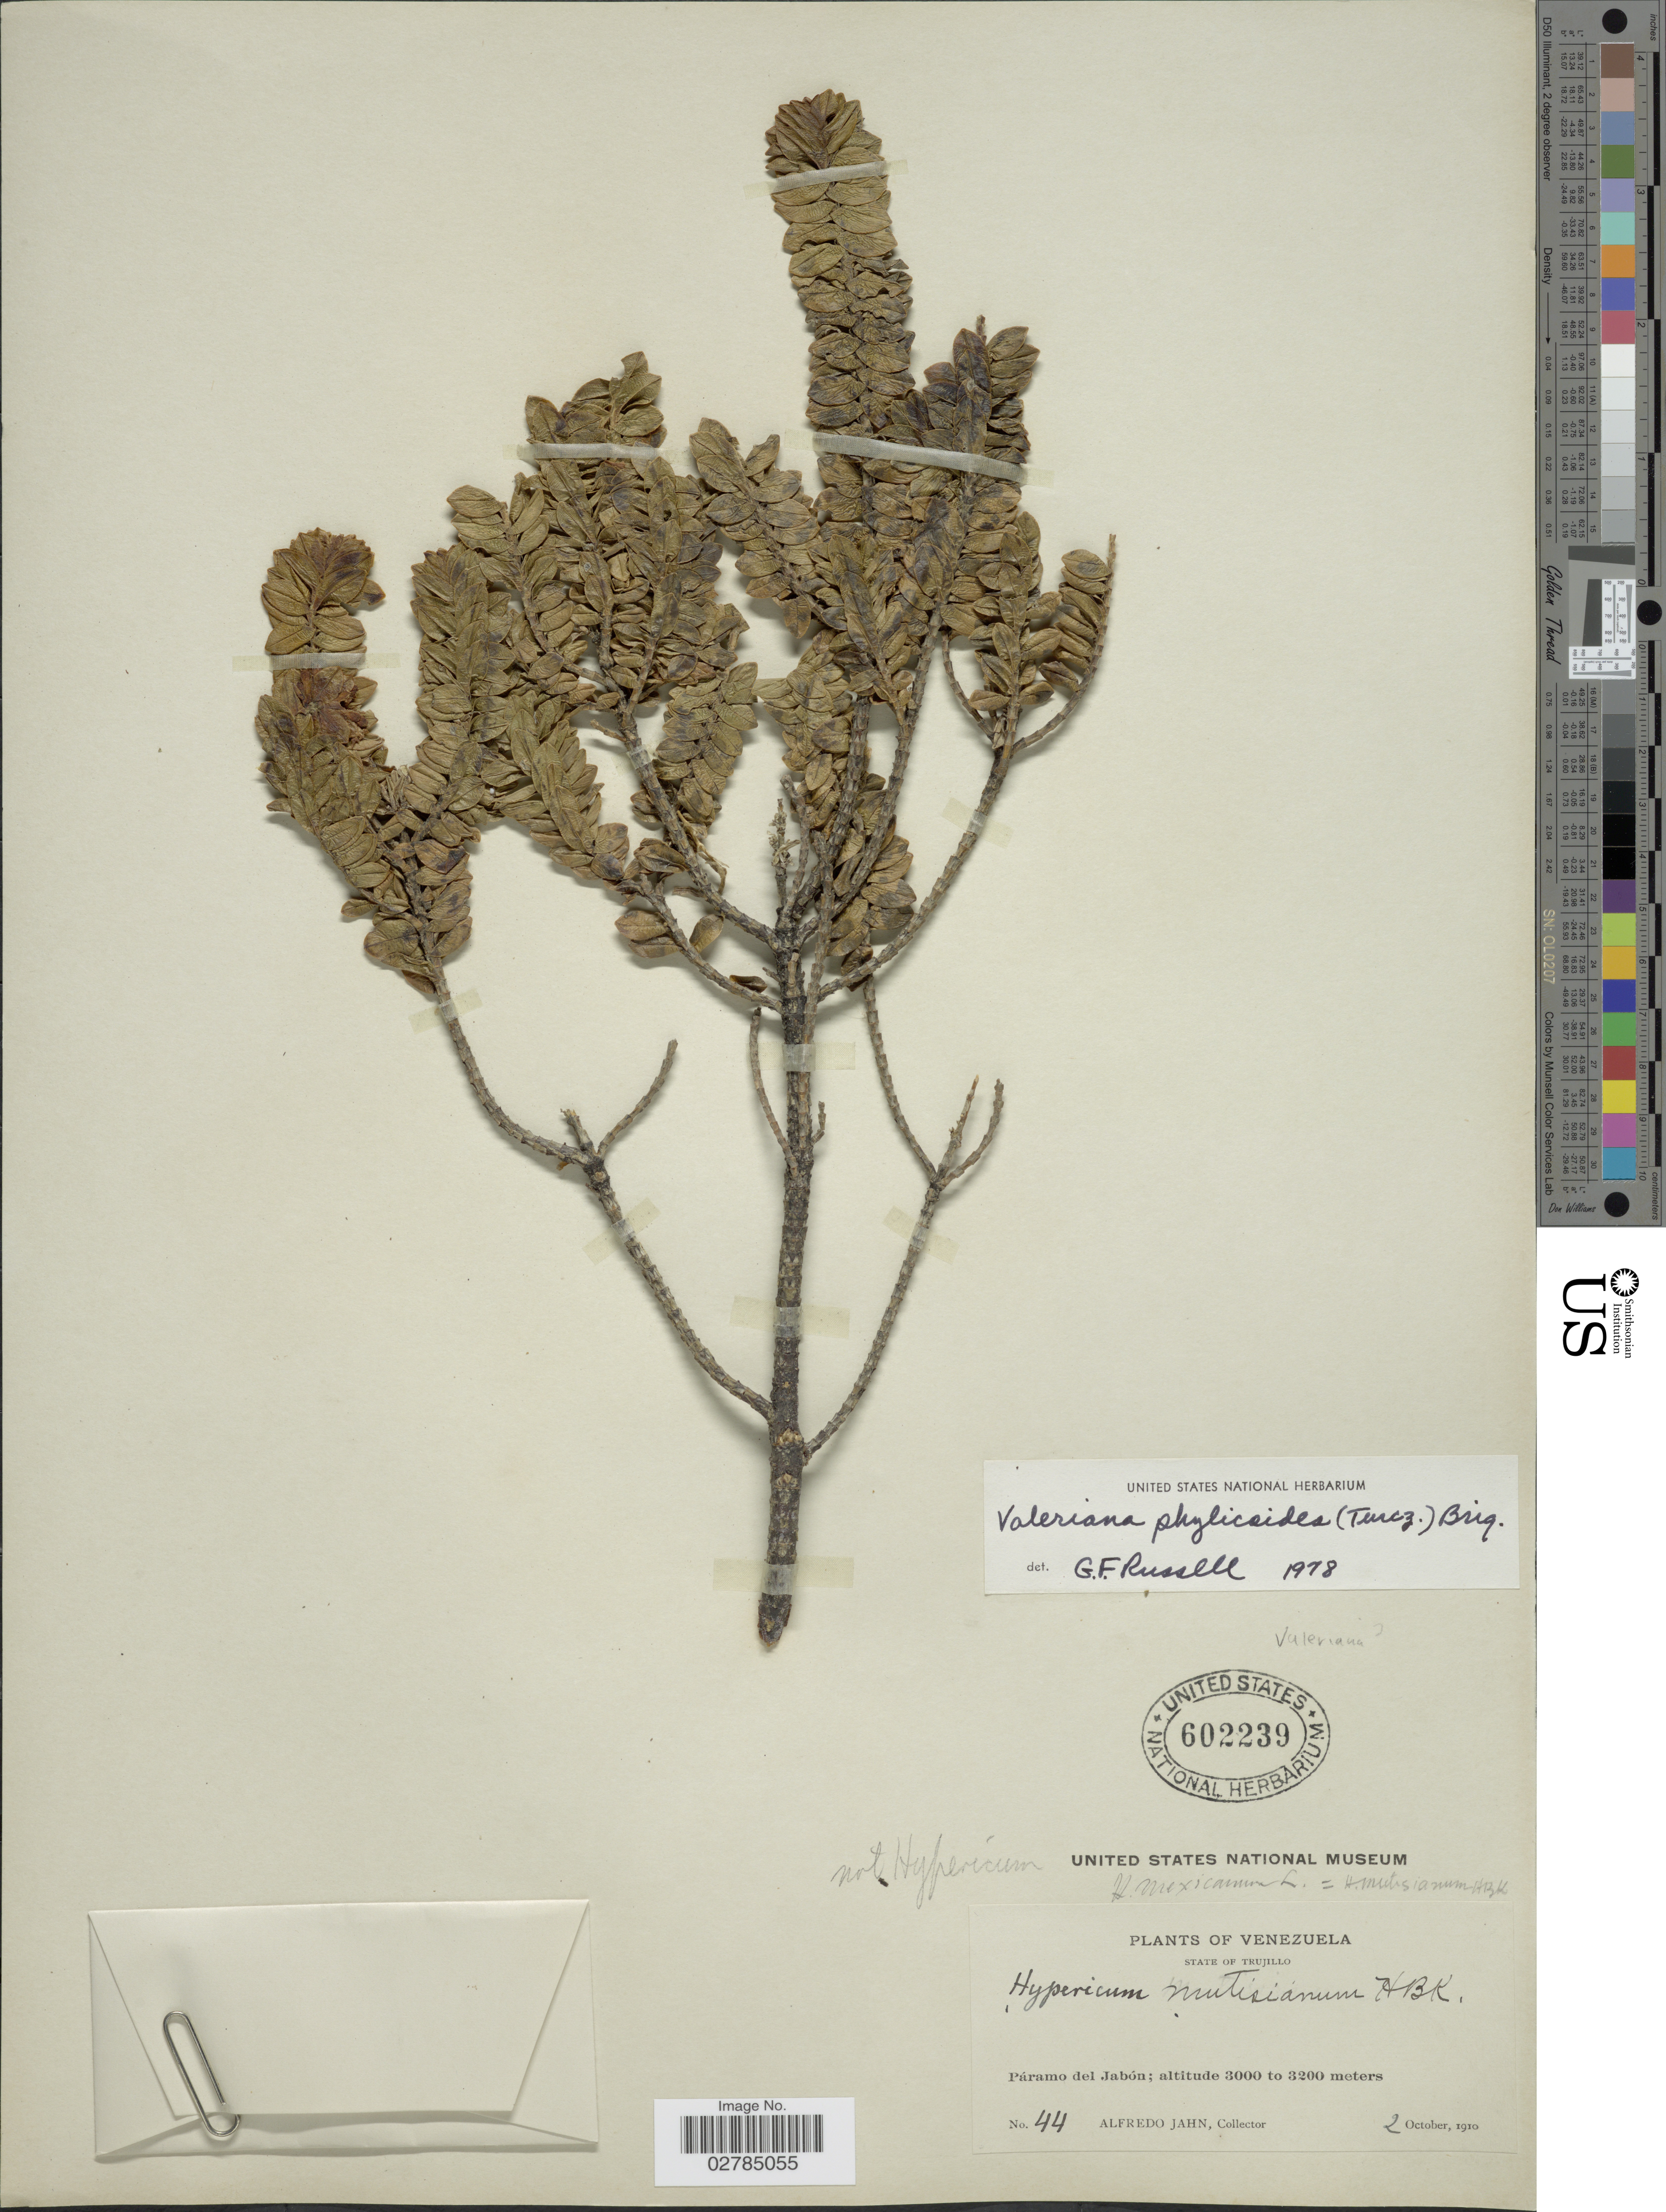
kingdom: Plantae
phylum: Tracheophyta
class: Magnoliopsida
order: Dipsacales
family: Caprifoliaceae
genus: Valeriana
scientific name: Valeriana phylicoides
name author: (Turcz.) Briq.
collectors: A. Jahn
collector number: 44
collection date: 1910-10-02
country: Venezuela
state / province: Trujillo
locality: Páramo del Jabón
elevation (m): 3000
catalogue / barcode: US 602239